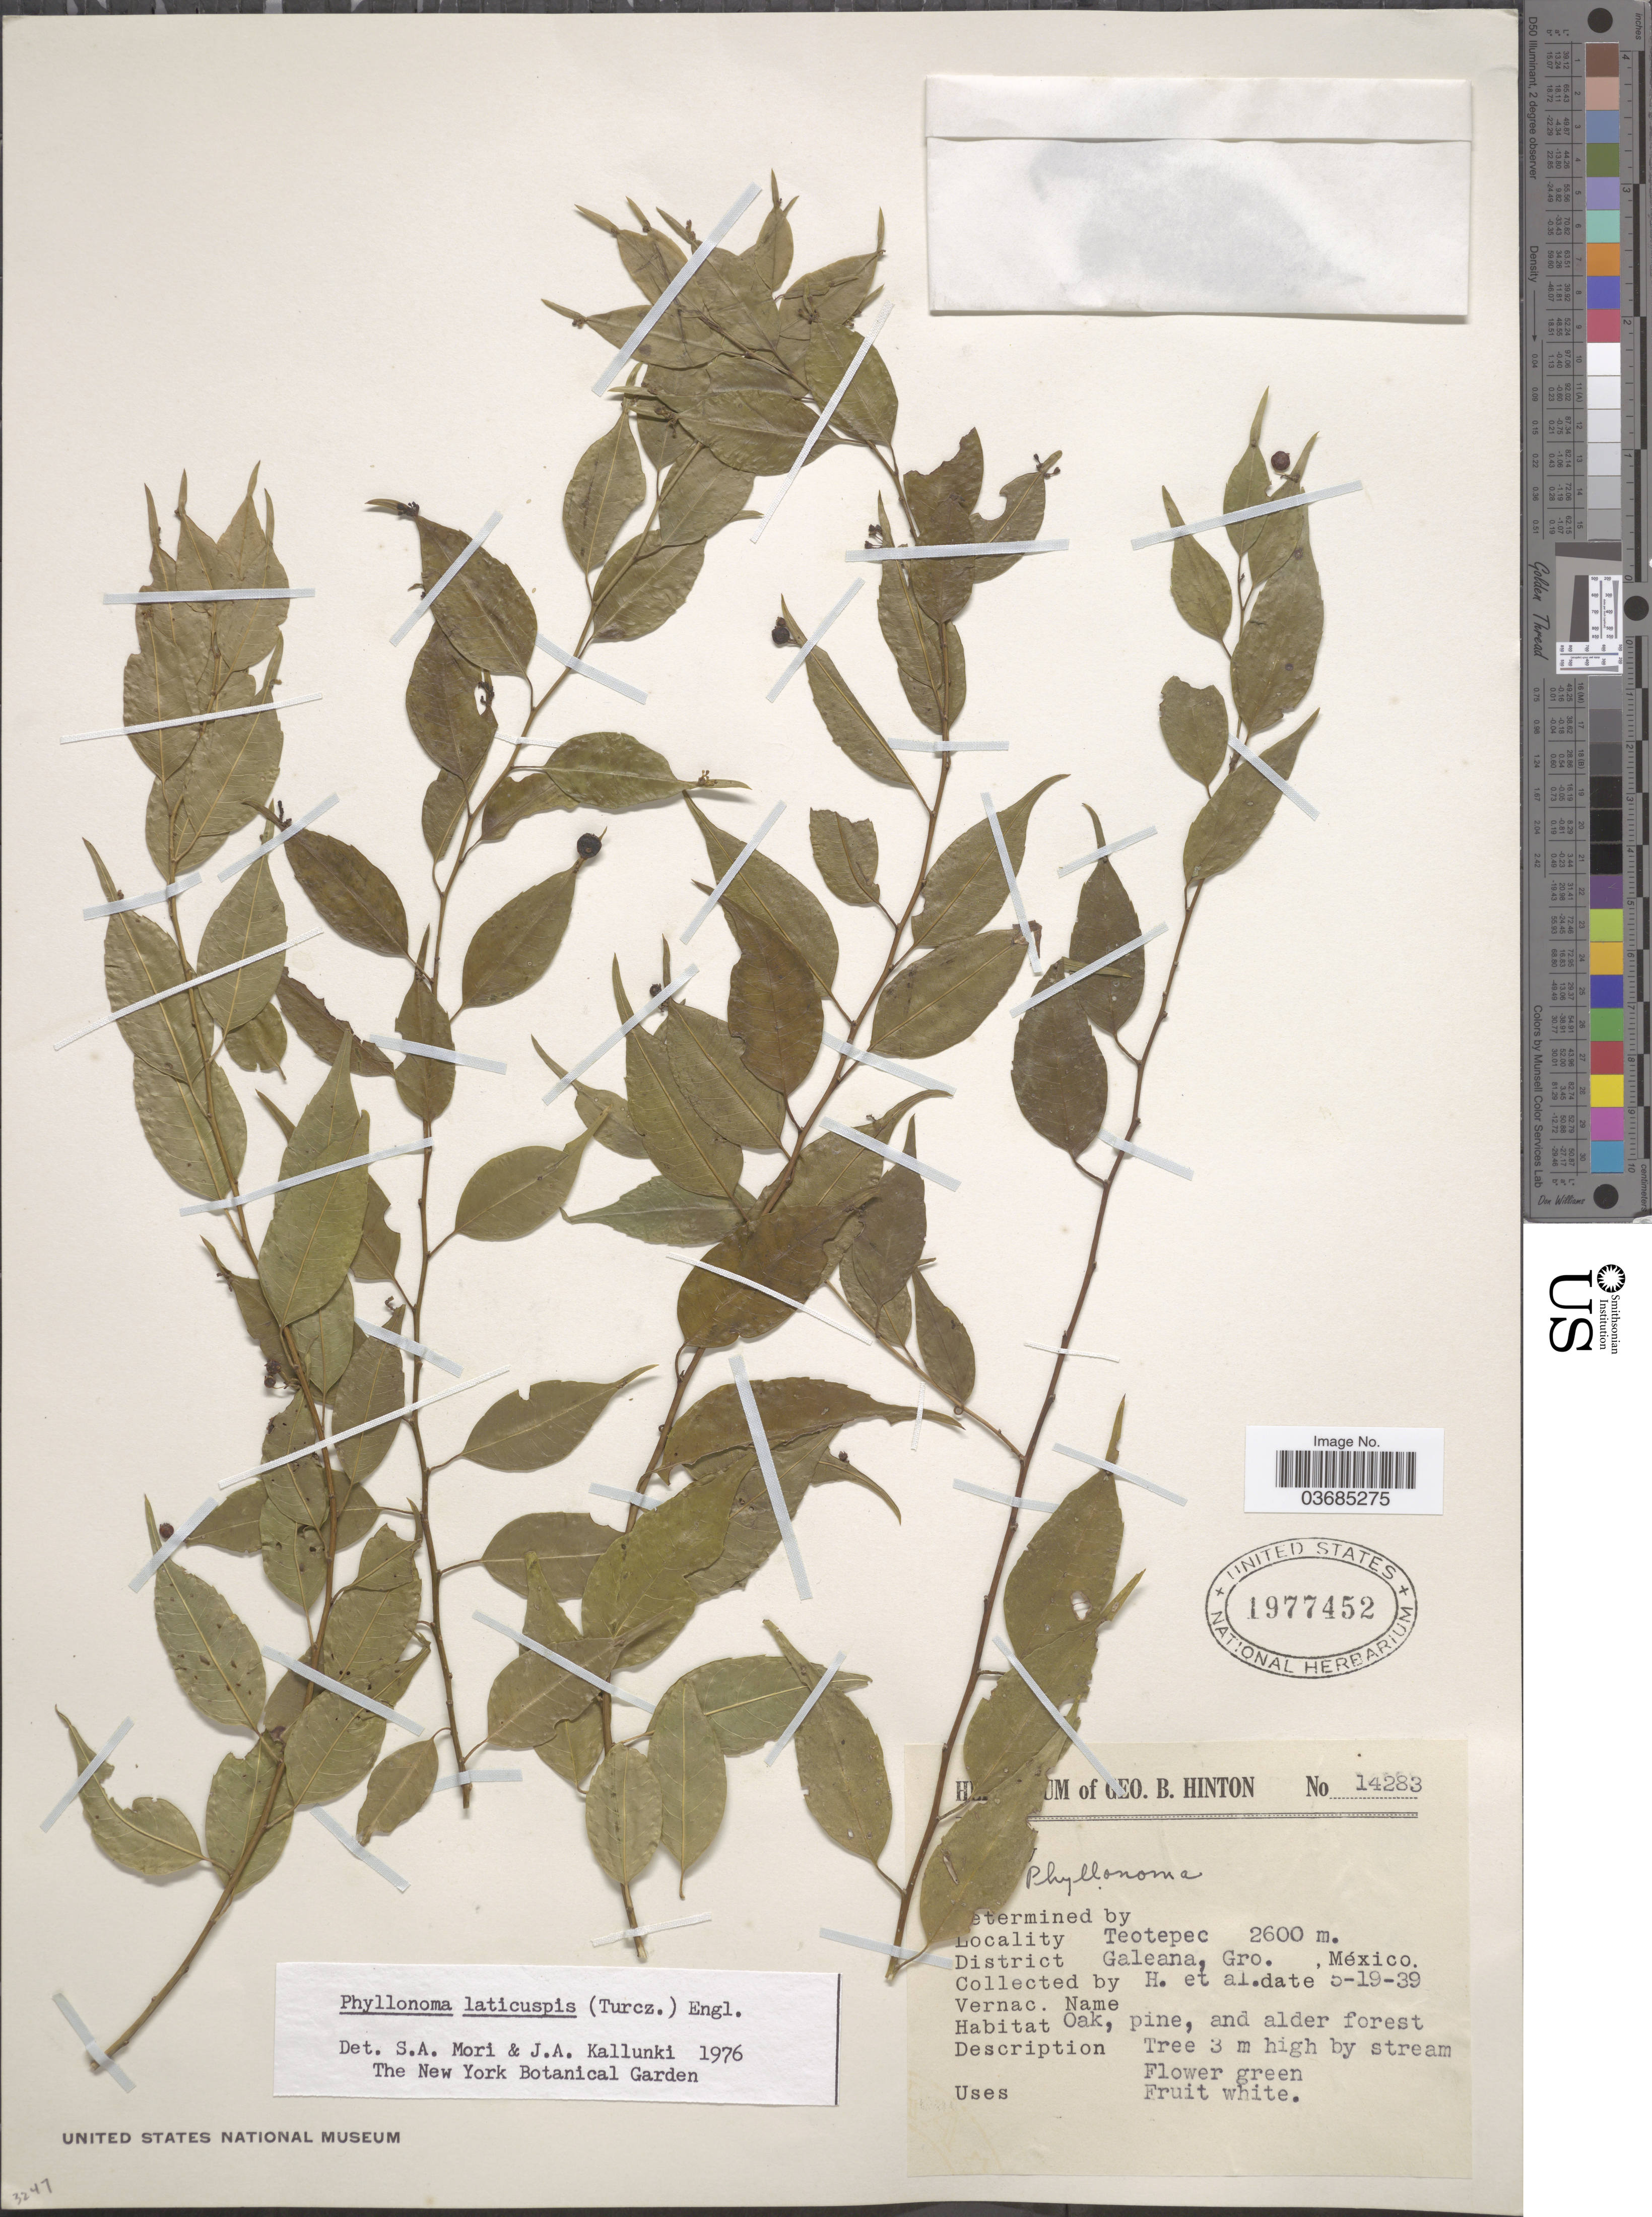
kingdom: Plantae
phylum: Tracheophyta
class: Magnoliopsida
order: Aquifoliales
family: Phyllonomaceae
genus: Phyllonoma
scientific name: Phyllonoma laticuspis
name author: (Turcz.) Engl.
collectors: G. B. Hinton & et al.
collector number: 14283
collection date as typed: Transcribed d/m/y: 19/5/39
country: Mexico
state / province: Guerrero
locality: Teotepec. District Galeana.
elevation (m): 2600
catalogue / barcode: US 1977452